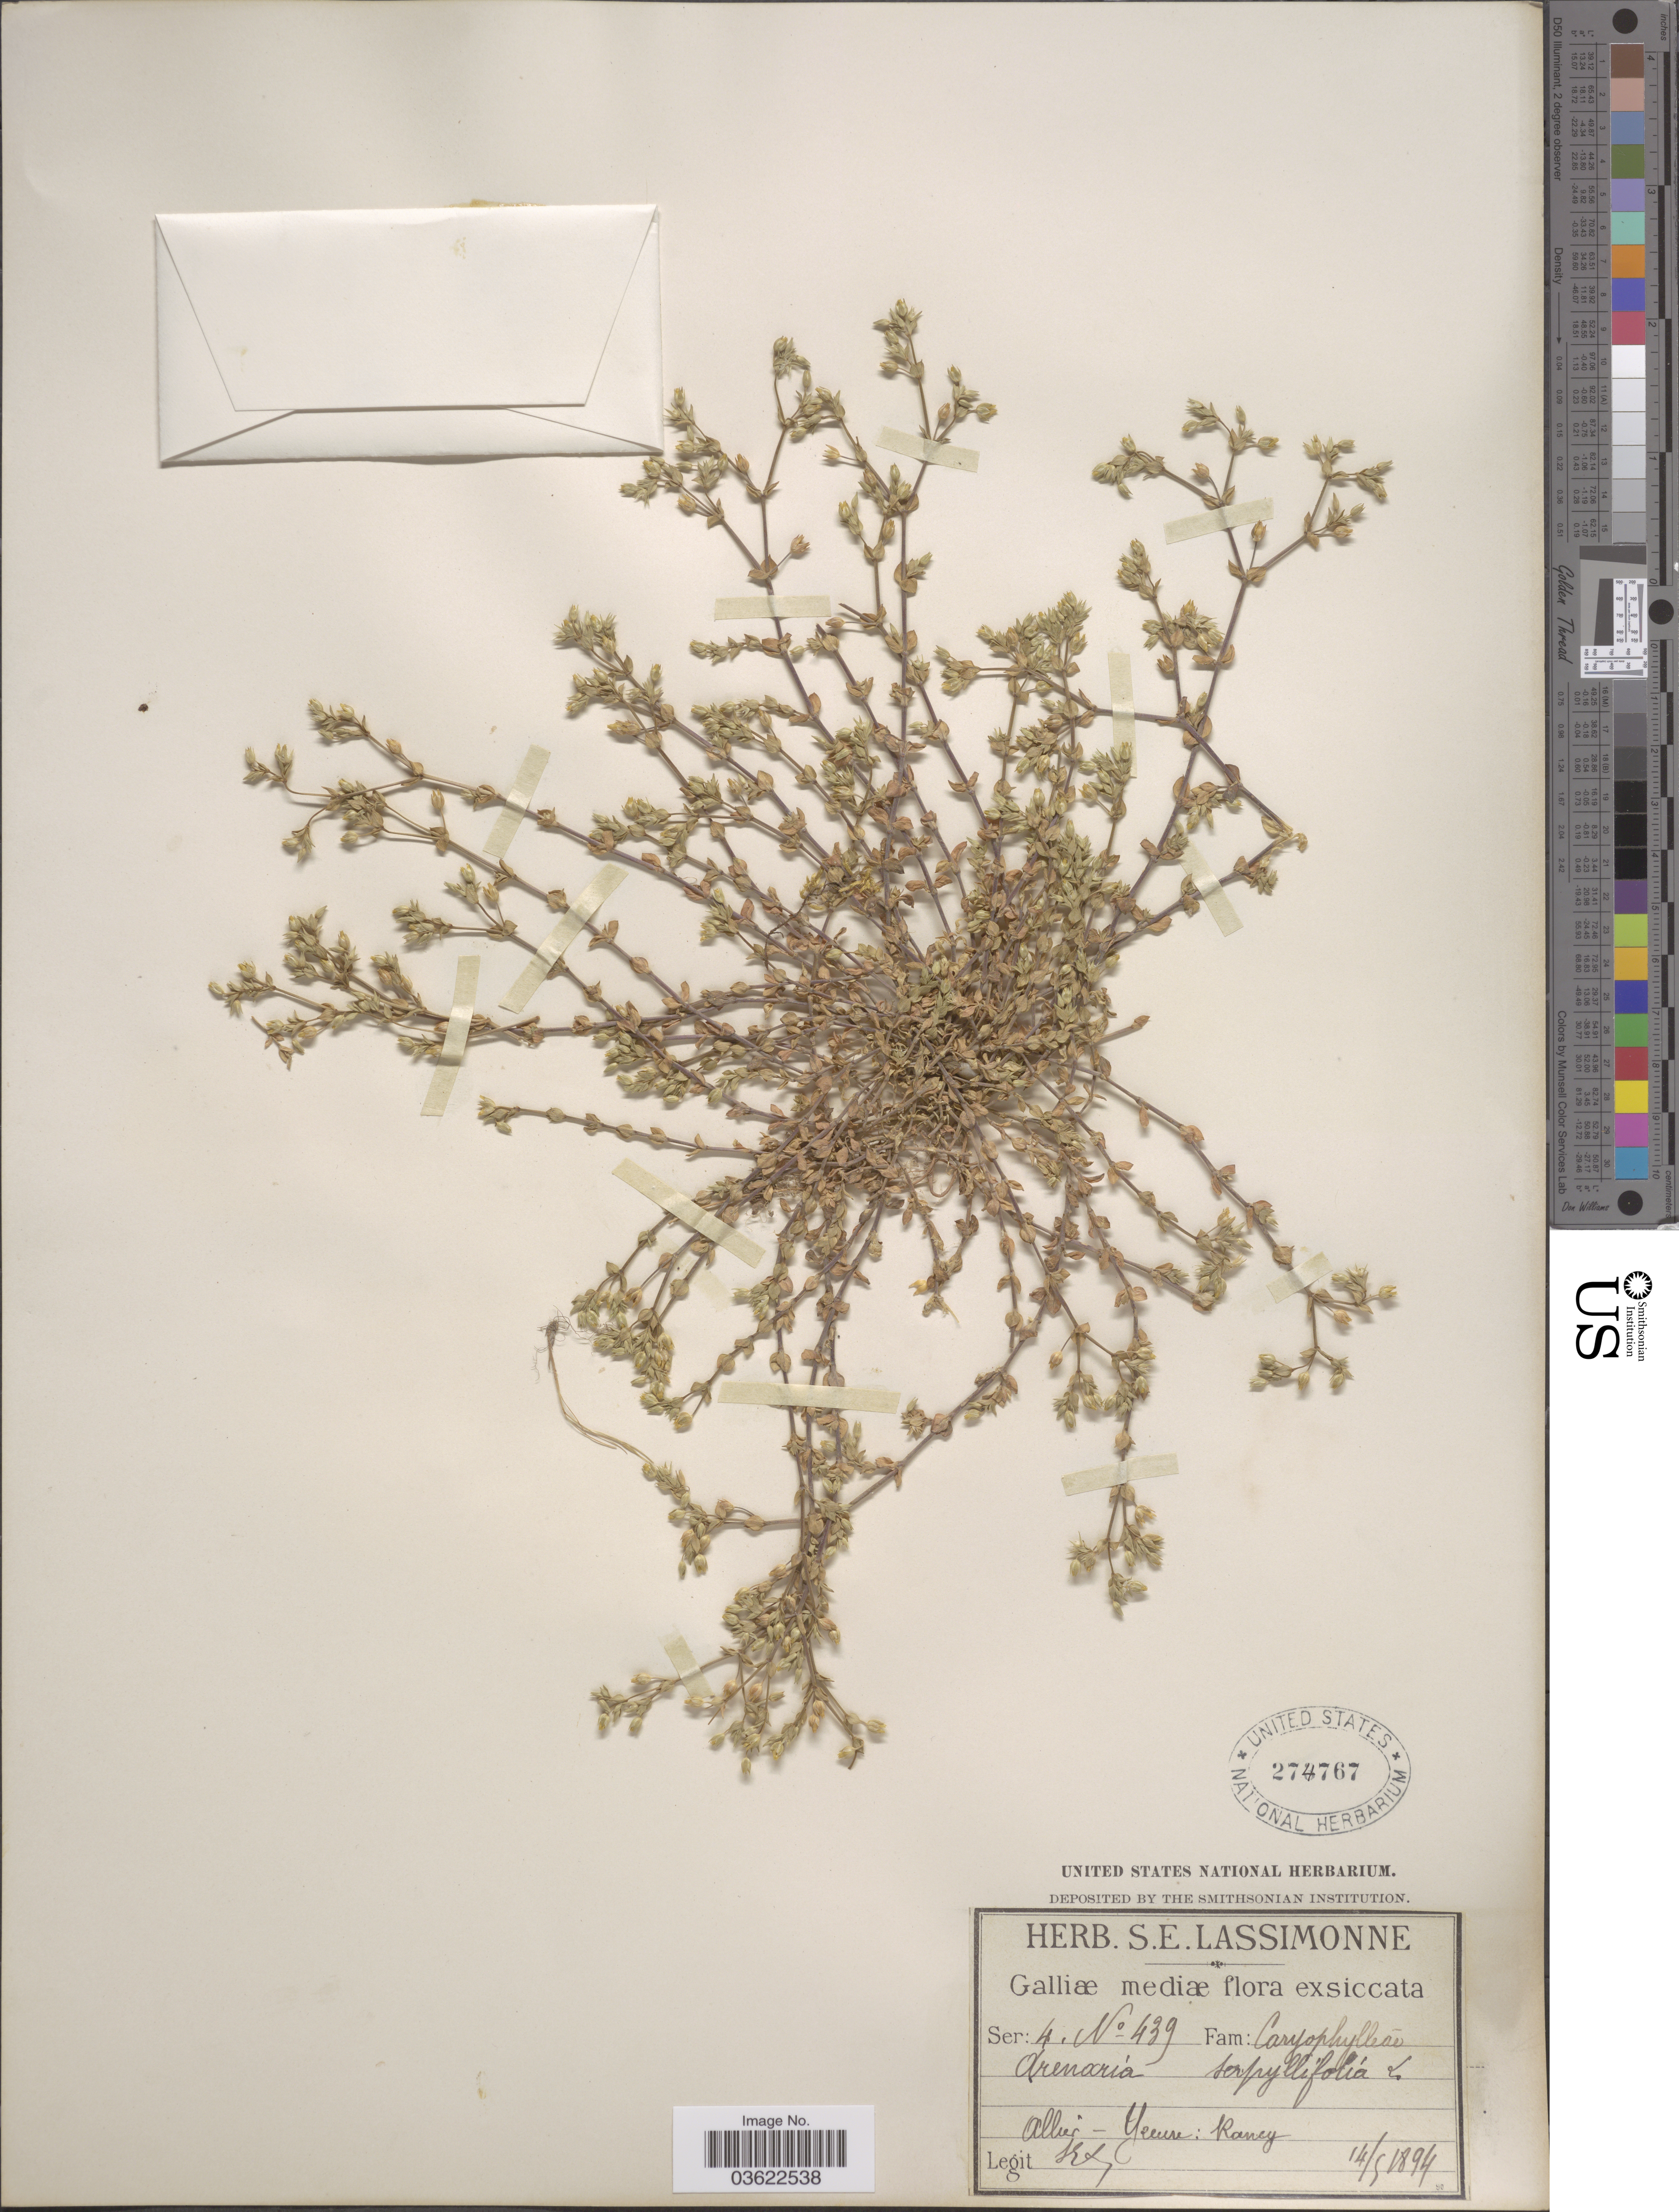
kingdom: Plantae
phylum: Tracheophyta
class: Magnoliopsida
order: Caryophyllales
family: Caryophyllaceae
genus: Arenaria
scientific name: Arenaria serpyllifolia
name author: L.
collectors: S. Lassimonne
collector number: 439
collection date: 1894-05-14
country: France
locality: Galliæ mediæ. Allier-Yseure: Rancy.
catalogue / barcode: US 274767